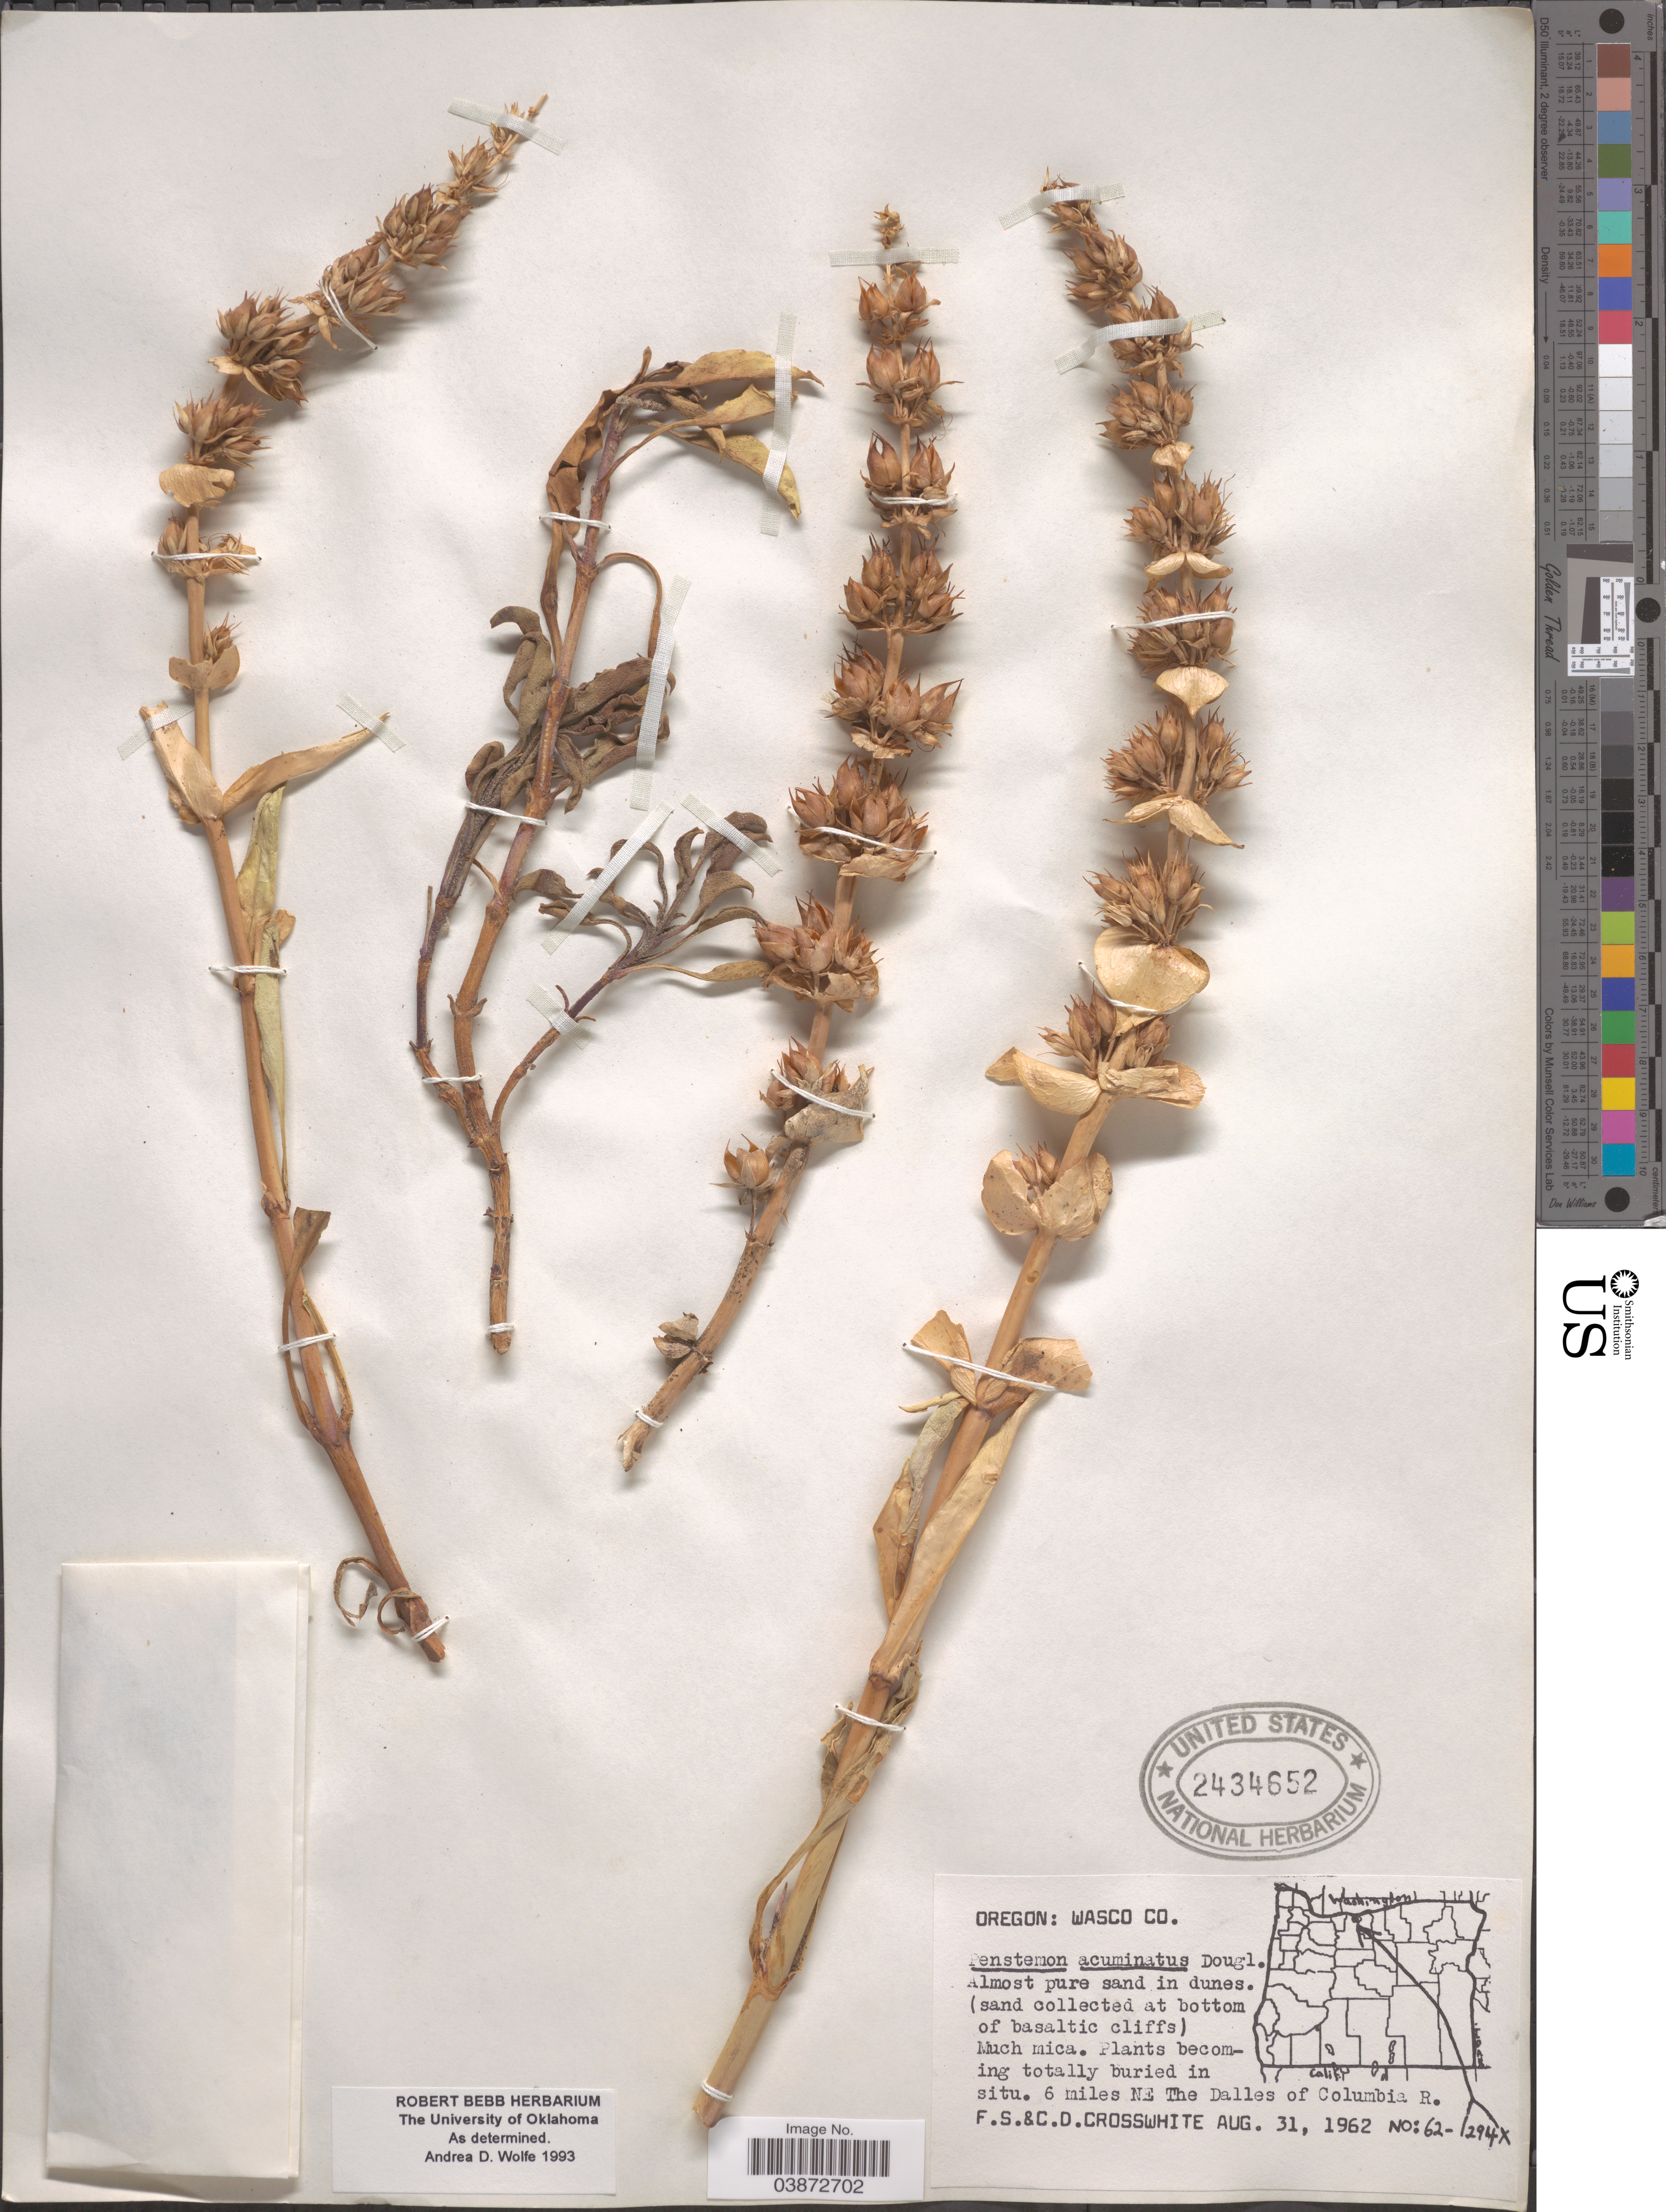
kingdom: Plantae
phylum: Tracheophyta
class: Magnoliopsida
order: Lamiales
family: Plantaginaceae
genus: Penstemon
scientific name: Penstemon acuminatus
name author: Greene ex Lindl.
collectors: F. Crosswhite & C. Crosswhite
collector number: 62-1294X*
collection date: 1962-08-31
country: United States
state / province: Oregon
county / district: Wasco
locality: Wasco Co. 6 miles NE The Dalles of Columbia R.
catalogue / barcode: US 2434652